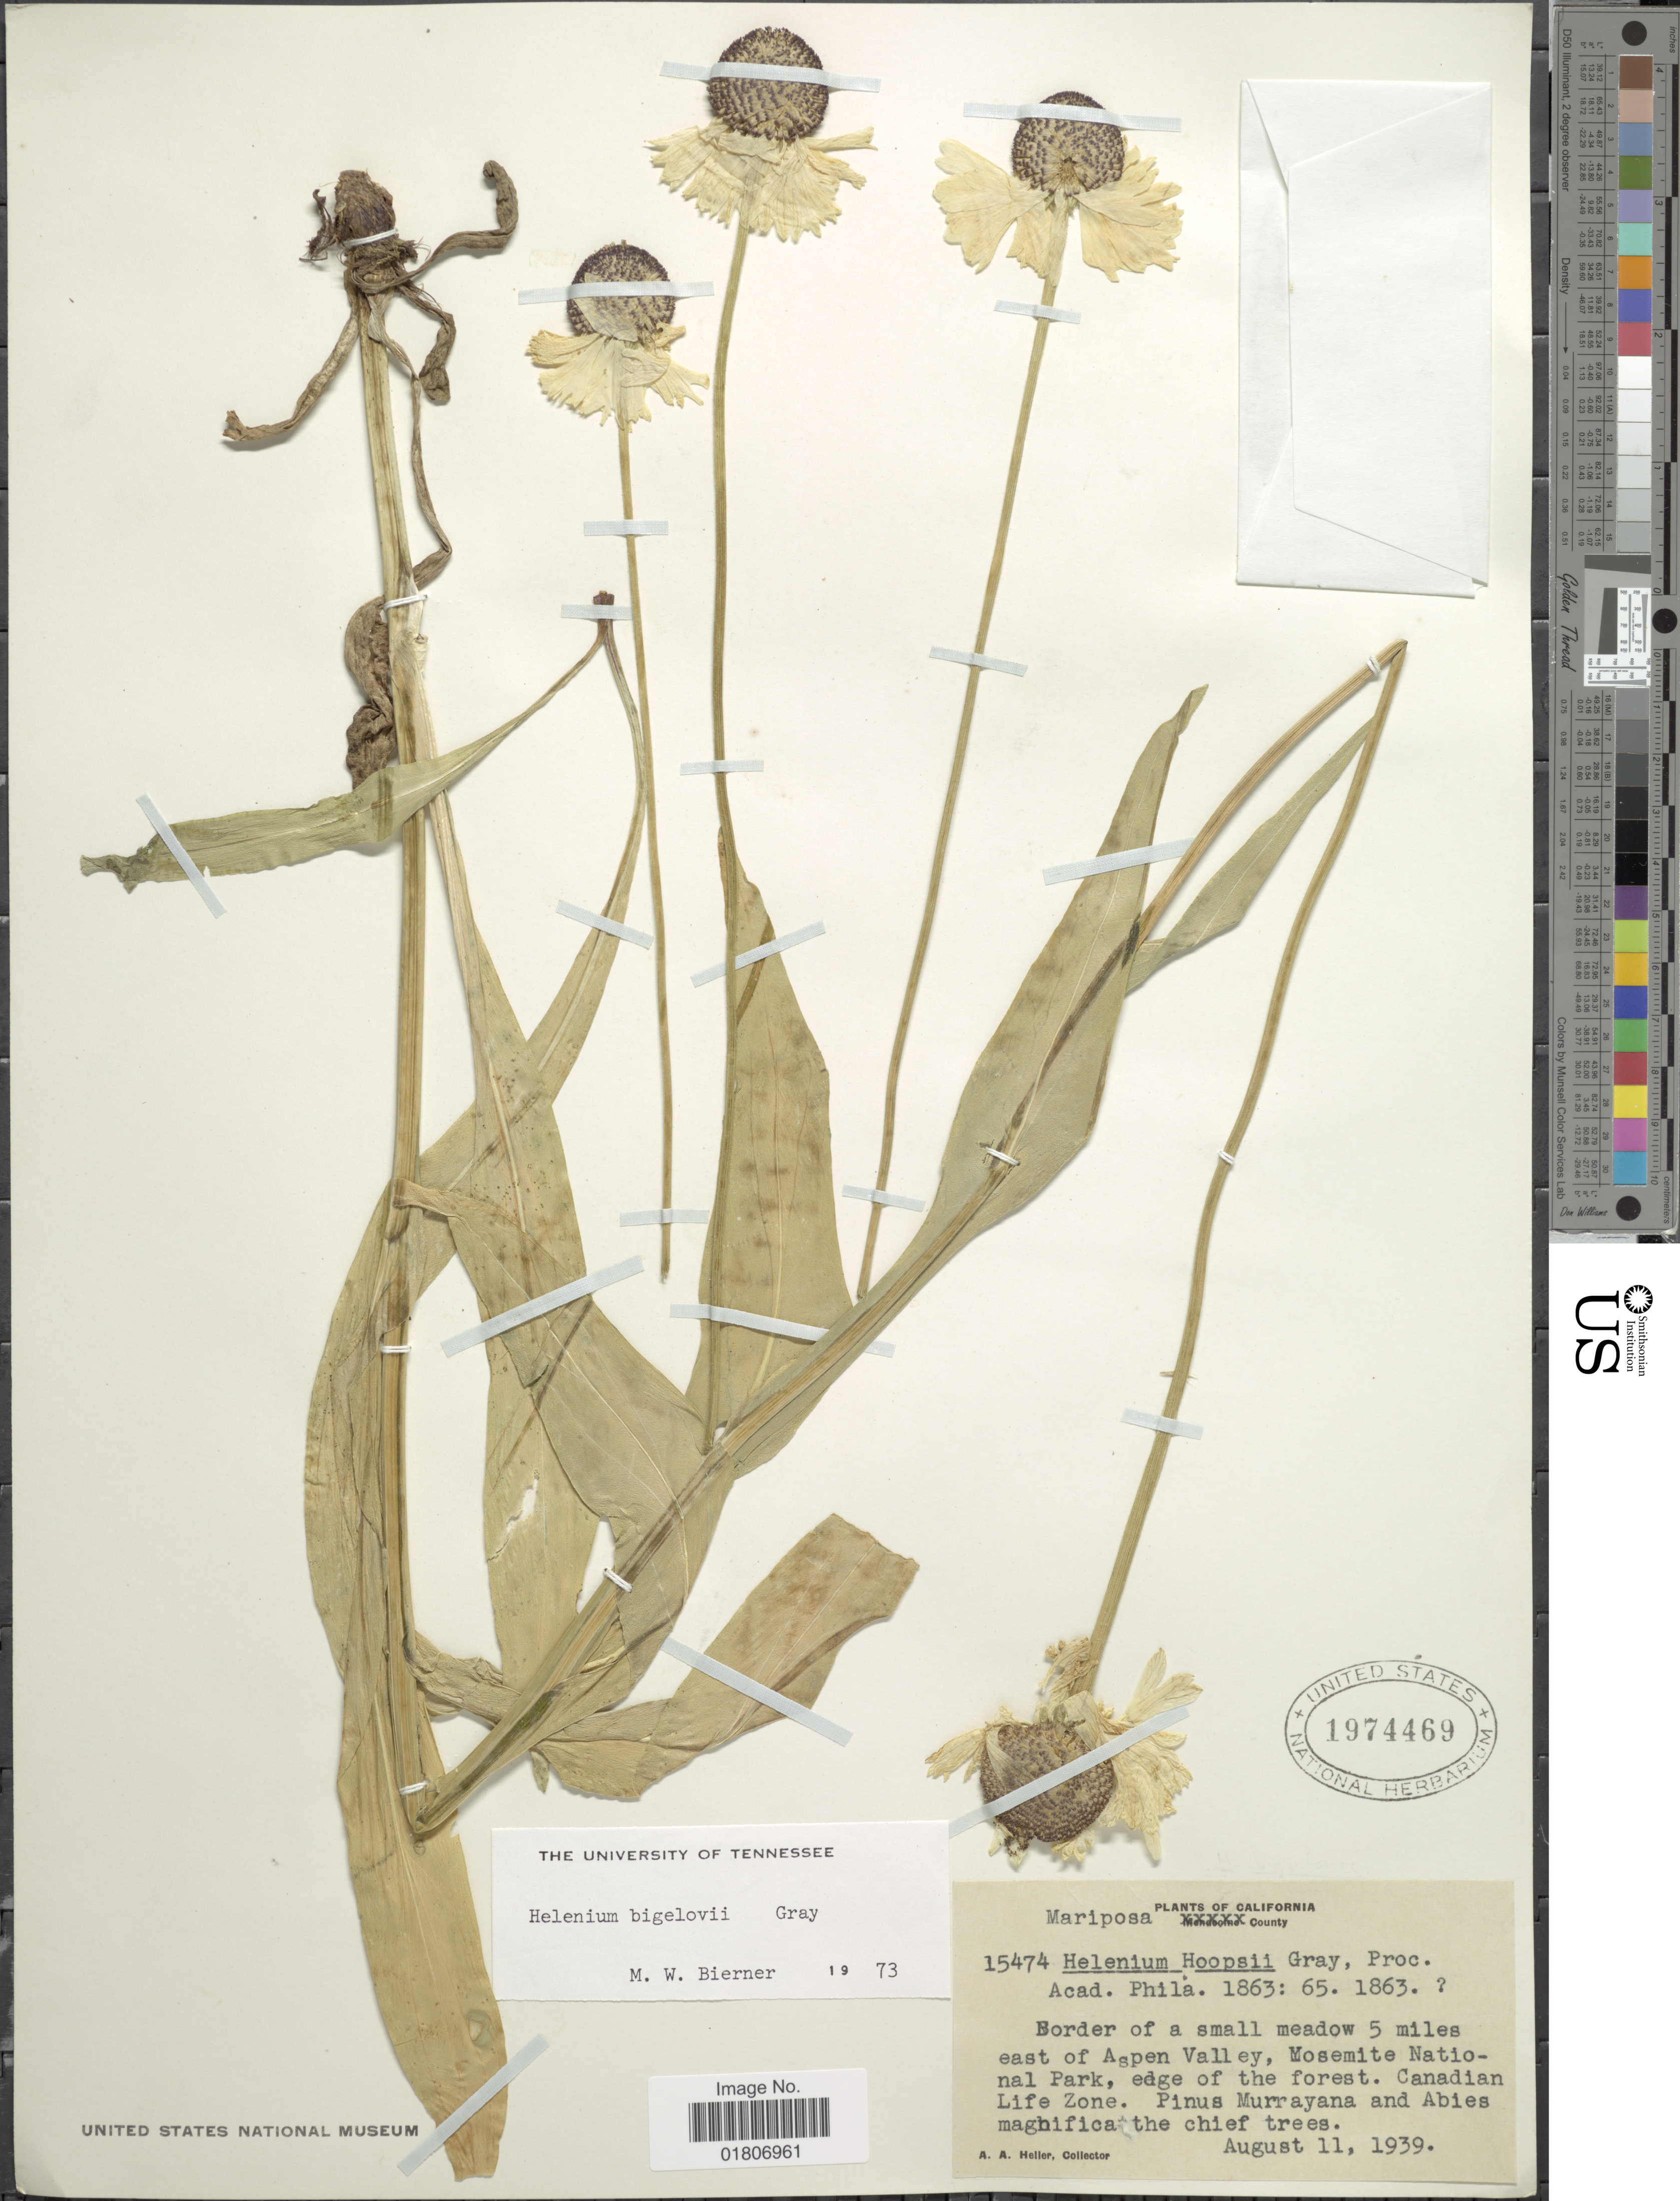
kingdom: Plantae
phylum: Tracheophyta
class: Magnoliopsida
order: Asterales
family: Asteraceae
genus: Dugaldia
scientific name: Dugaldia hoopesii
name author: (A. Gray) Rydb.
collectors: A. A. Heller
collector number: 15474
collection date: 1939-08-11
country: United States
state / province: California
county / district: Mariposa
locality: Mariposa County. 5 miles east of Aspen Valley, Mosemite National Park, east edge of the forest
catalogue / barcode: US 1974469